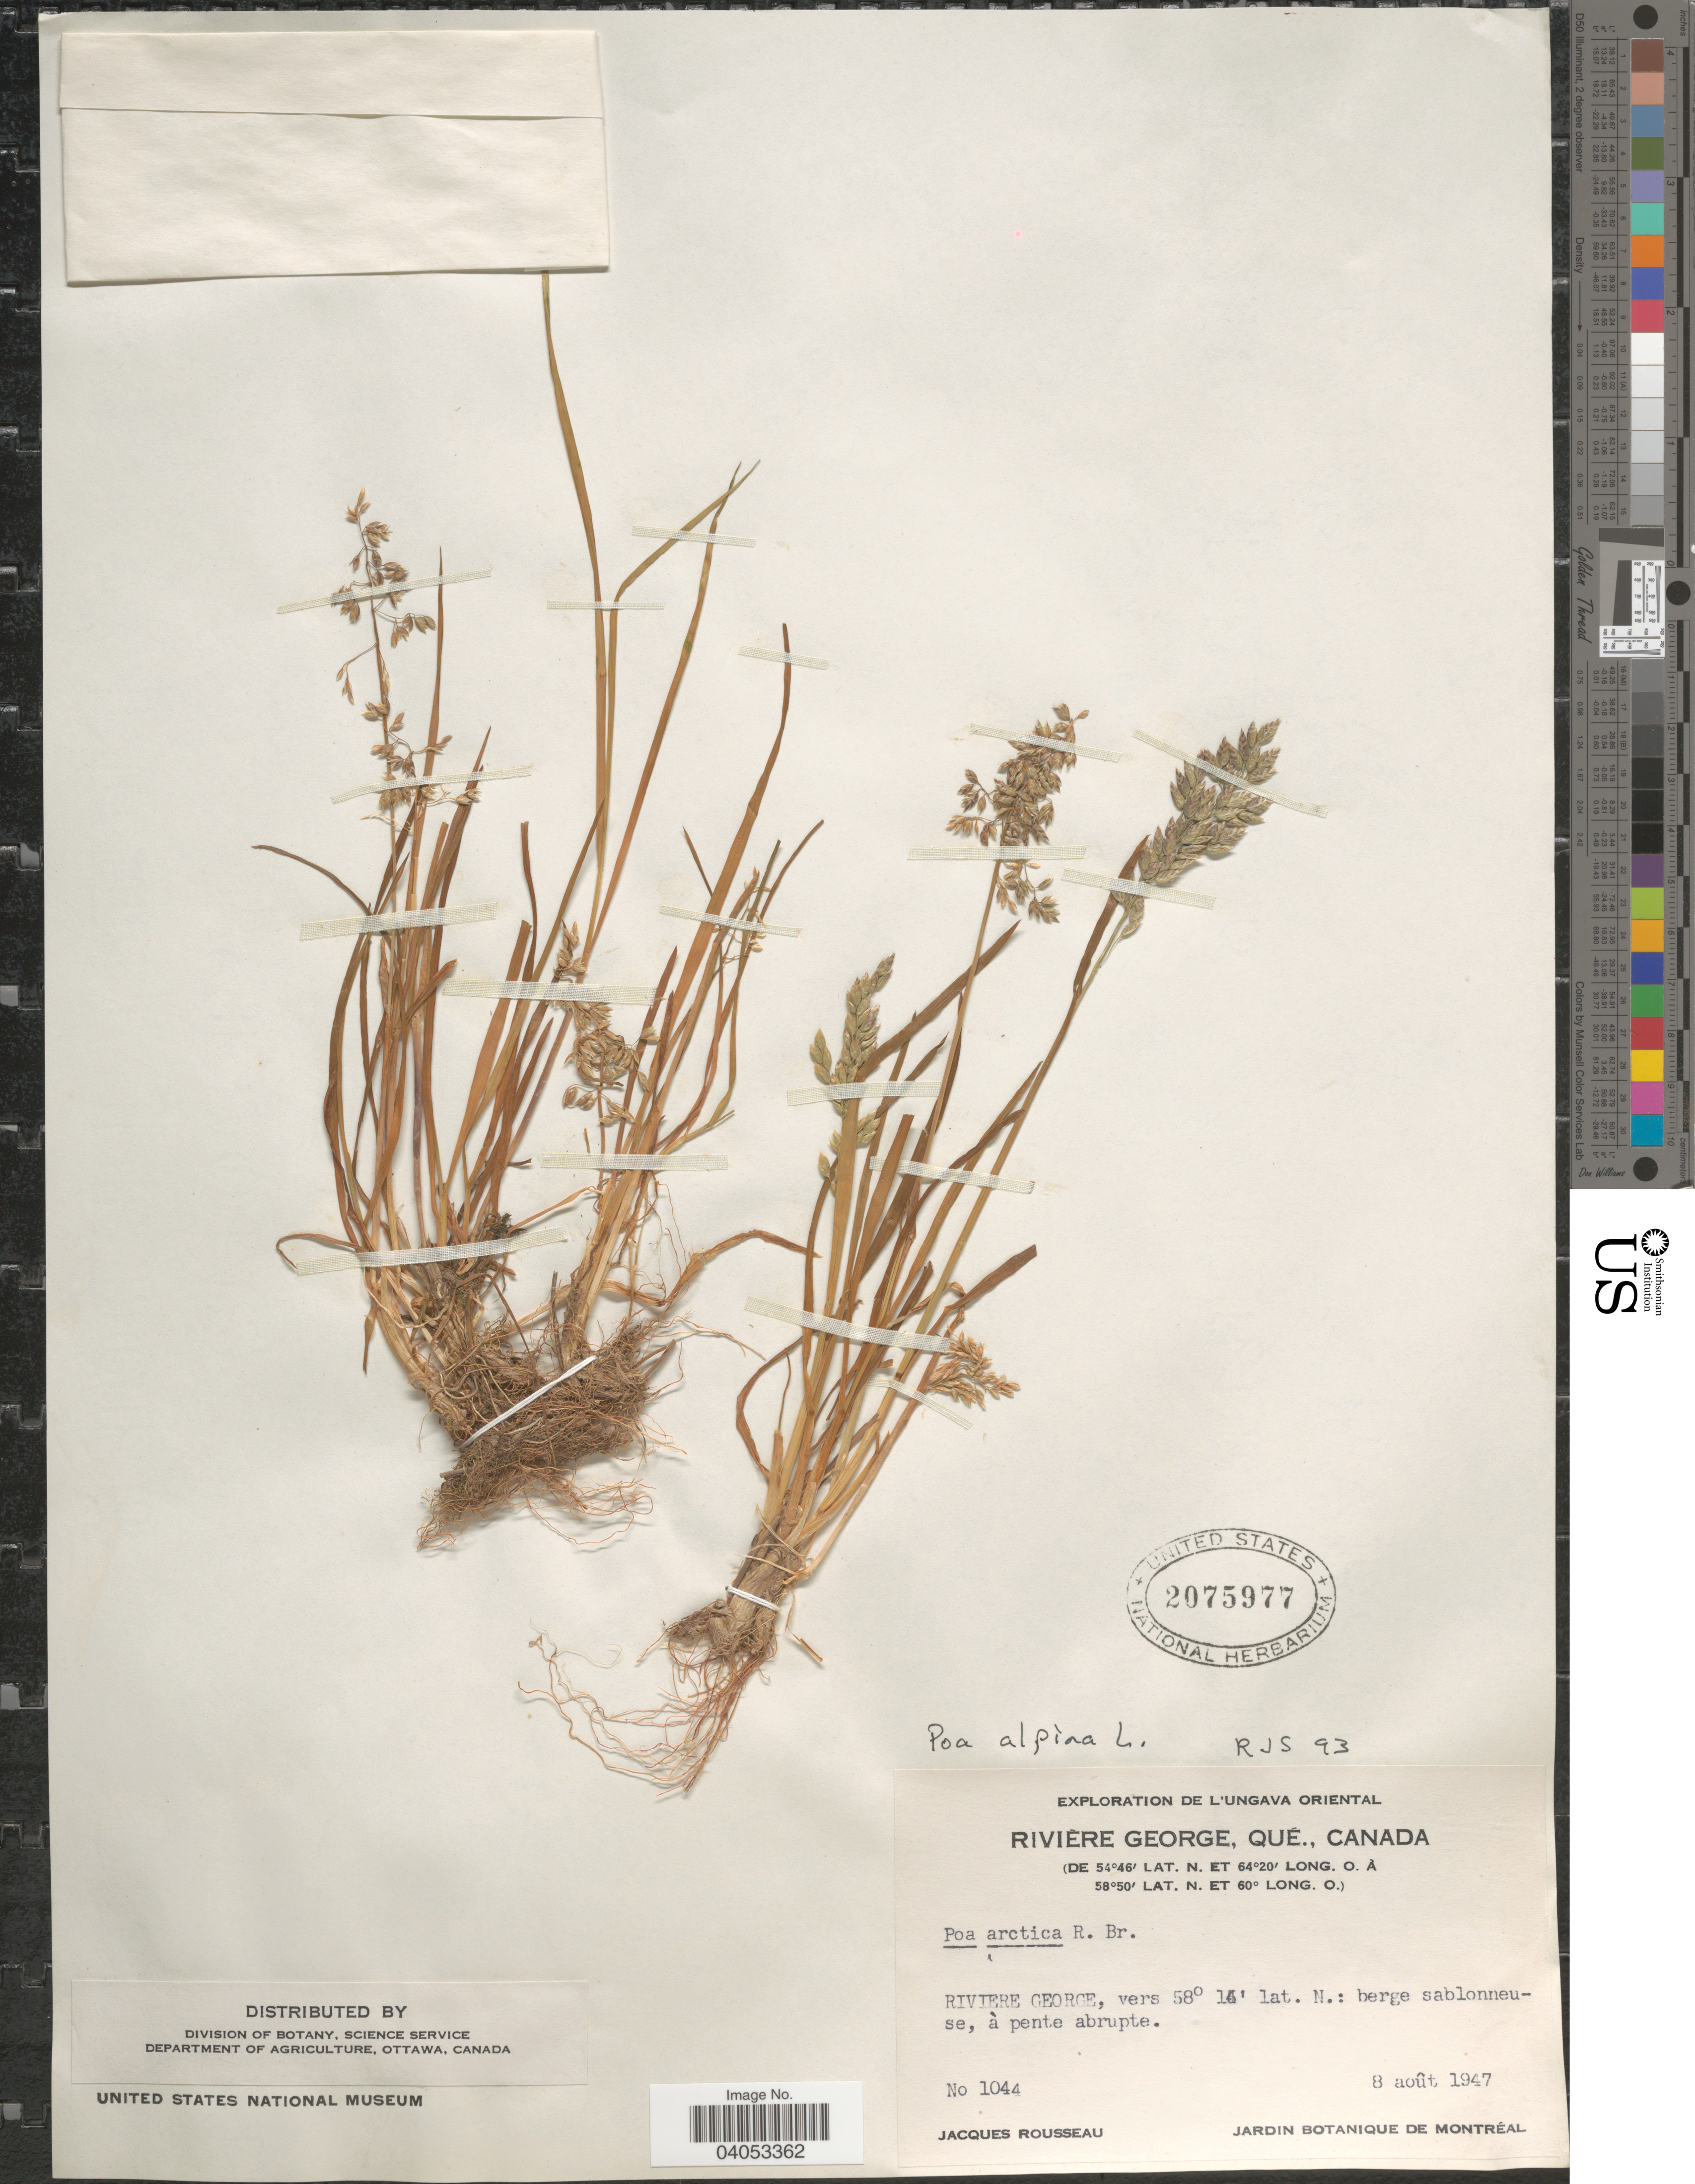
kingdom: Plantae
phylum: Tracheophyta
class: Liliopsida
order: Poales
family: Poaceae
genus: Poa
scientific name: Poa alpina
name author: L.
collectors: J. Rousseau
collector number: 1044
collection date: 1947-08-08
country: Canada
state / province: Quebec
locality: L' Ungava Oriental. Rivière George. Riviere George.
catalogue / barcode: US 2075977